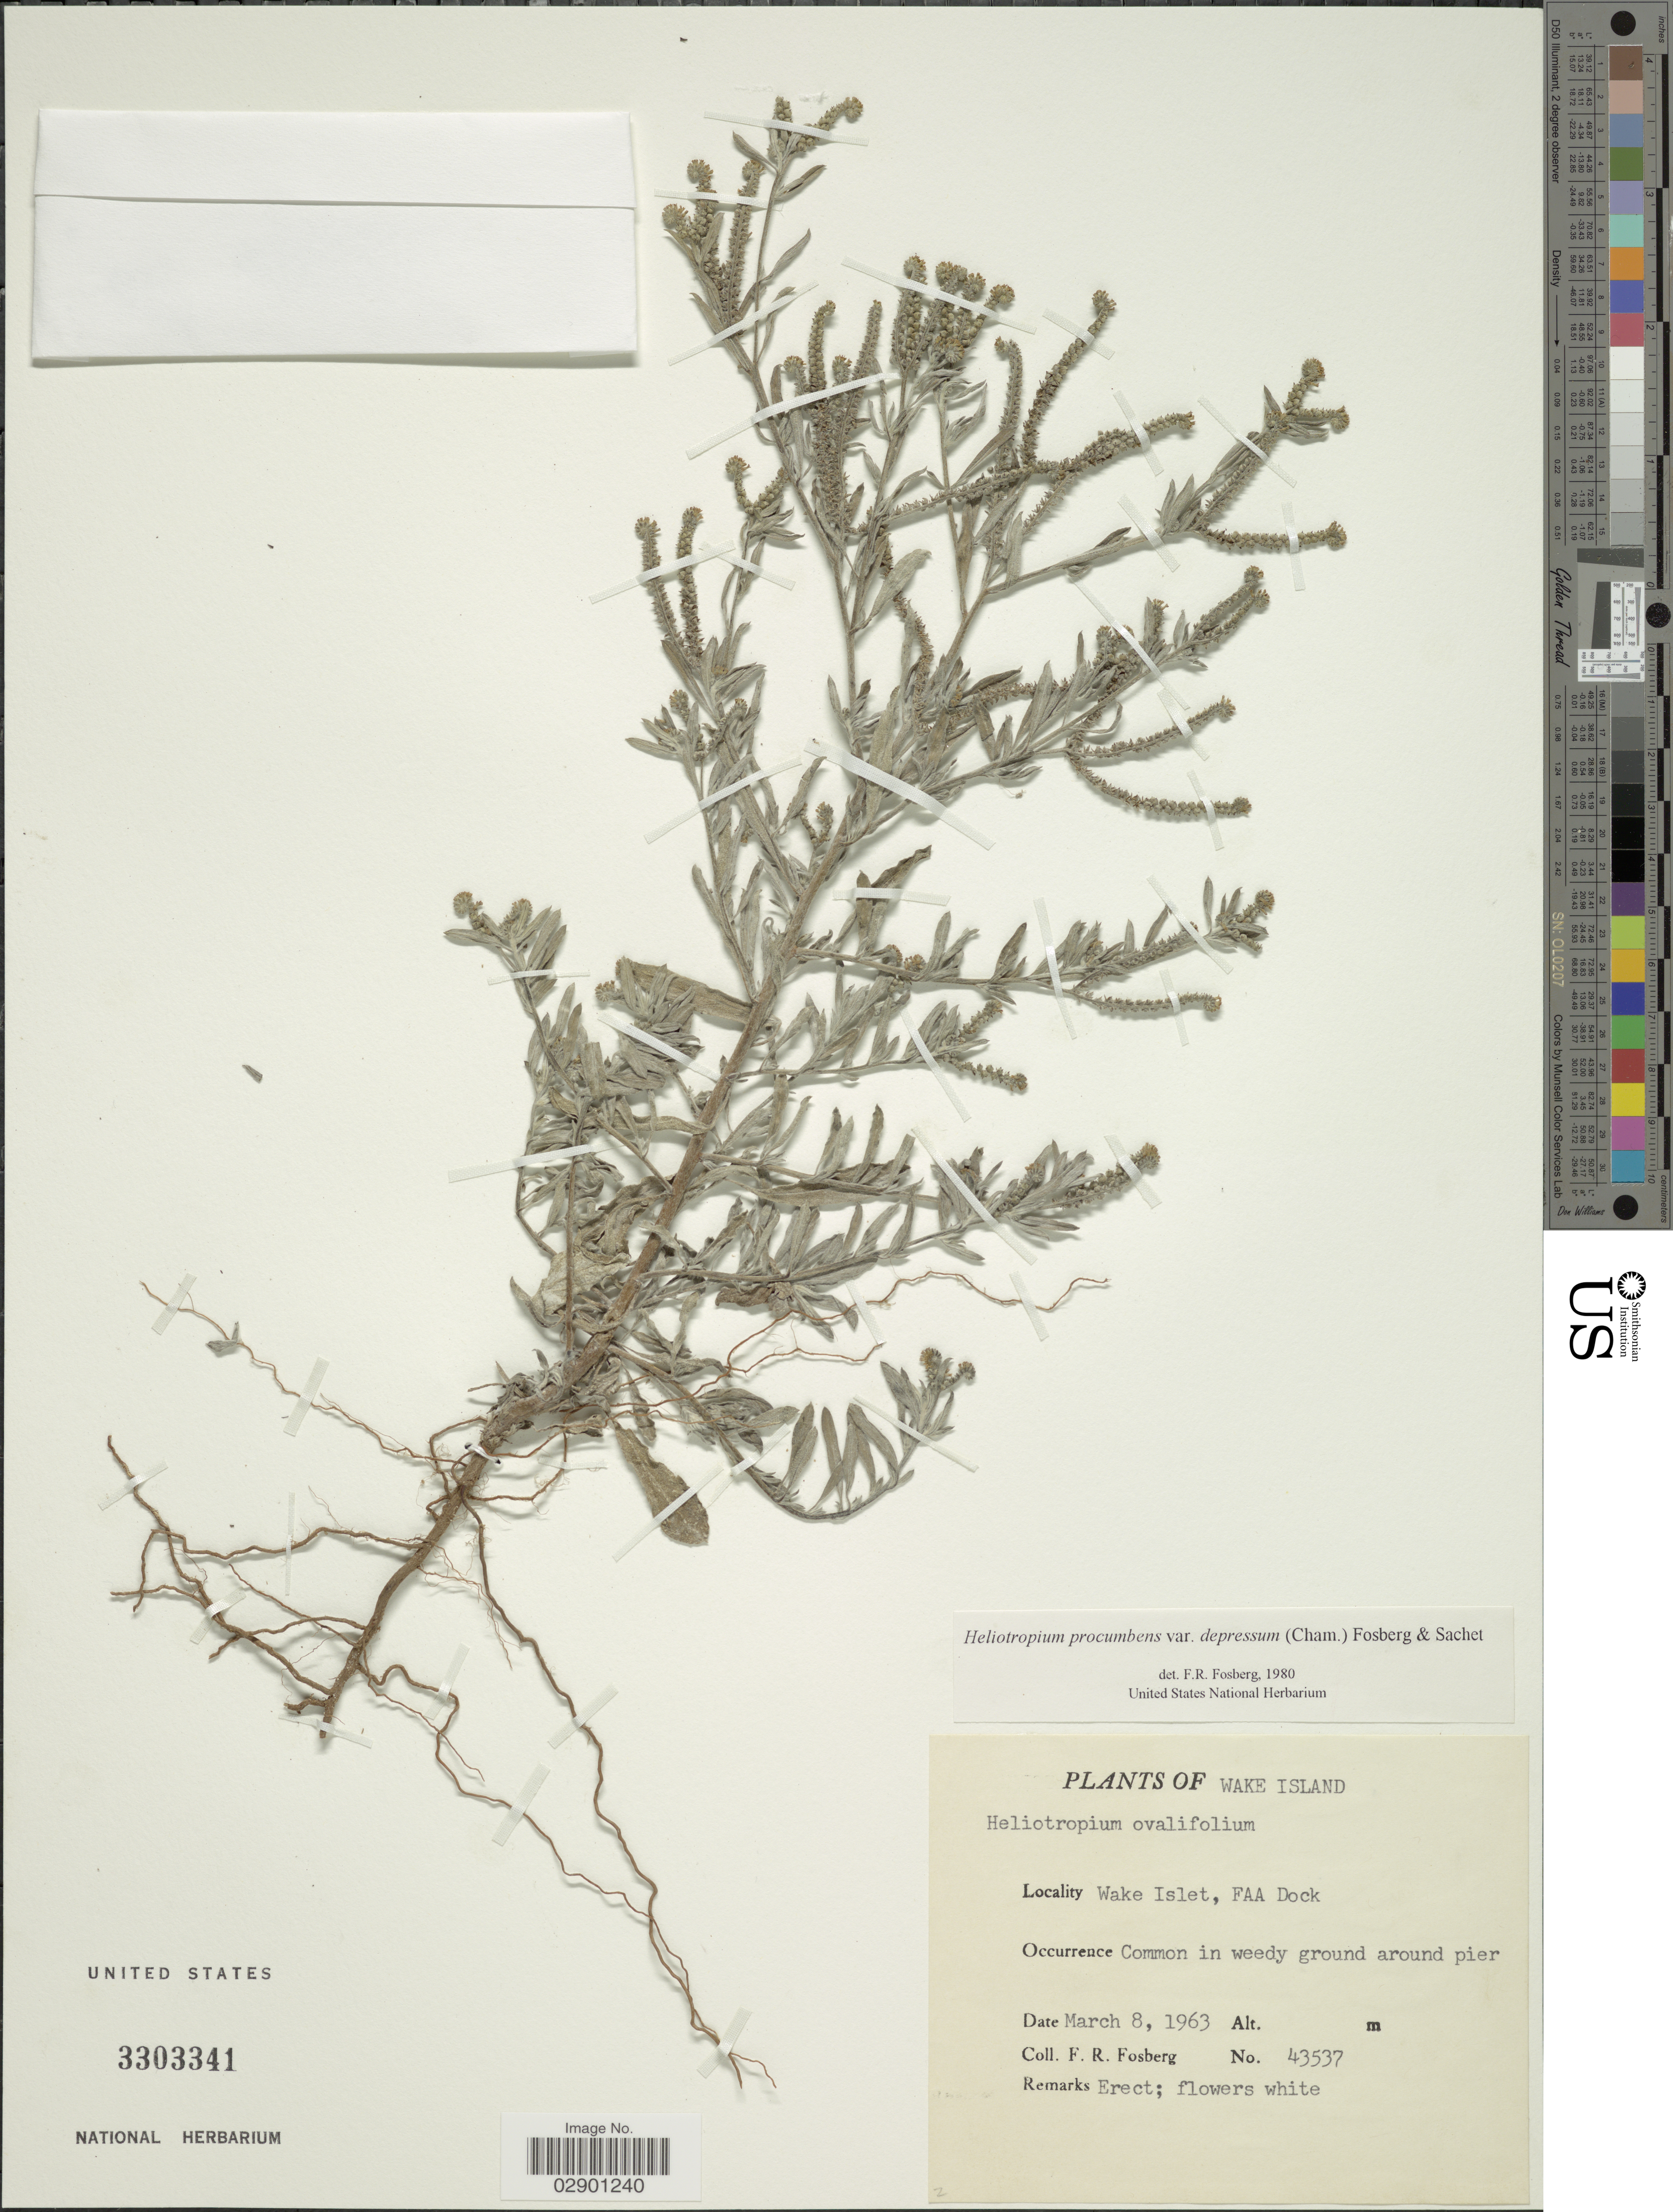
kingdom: Plantae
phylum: Tracheophyta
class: Magnoliopsida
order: Boraginales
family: Heliotropiaceae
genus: Heliotropium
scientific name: Heliotropium procumbens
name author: Mill.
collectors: F. R. Fosberg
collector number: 43537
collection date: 1963-03-08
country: U.S. Administered Pacific Islands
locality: Wake Island. Wake Islet, FAA Dock.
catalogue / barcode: US 3303341